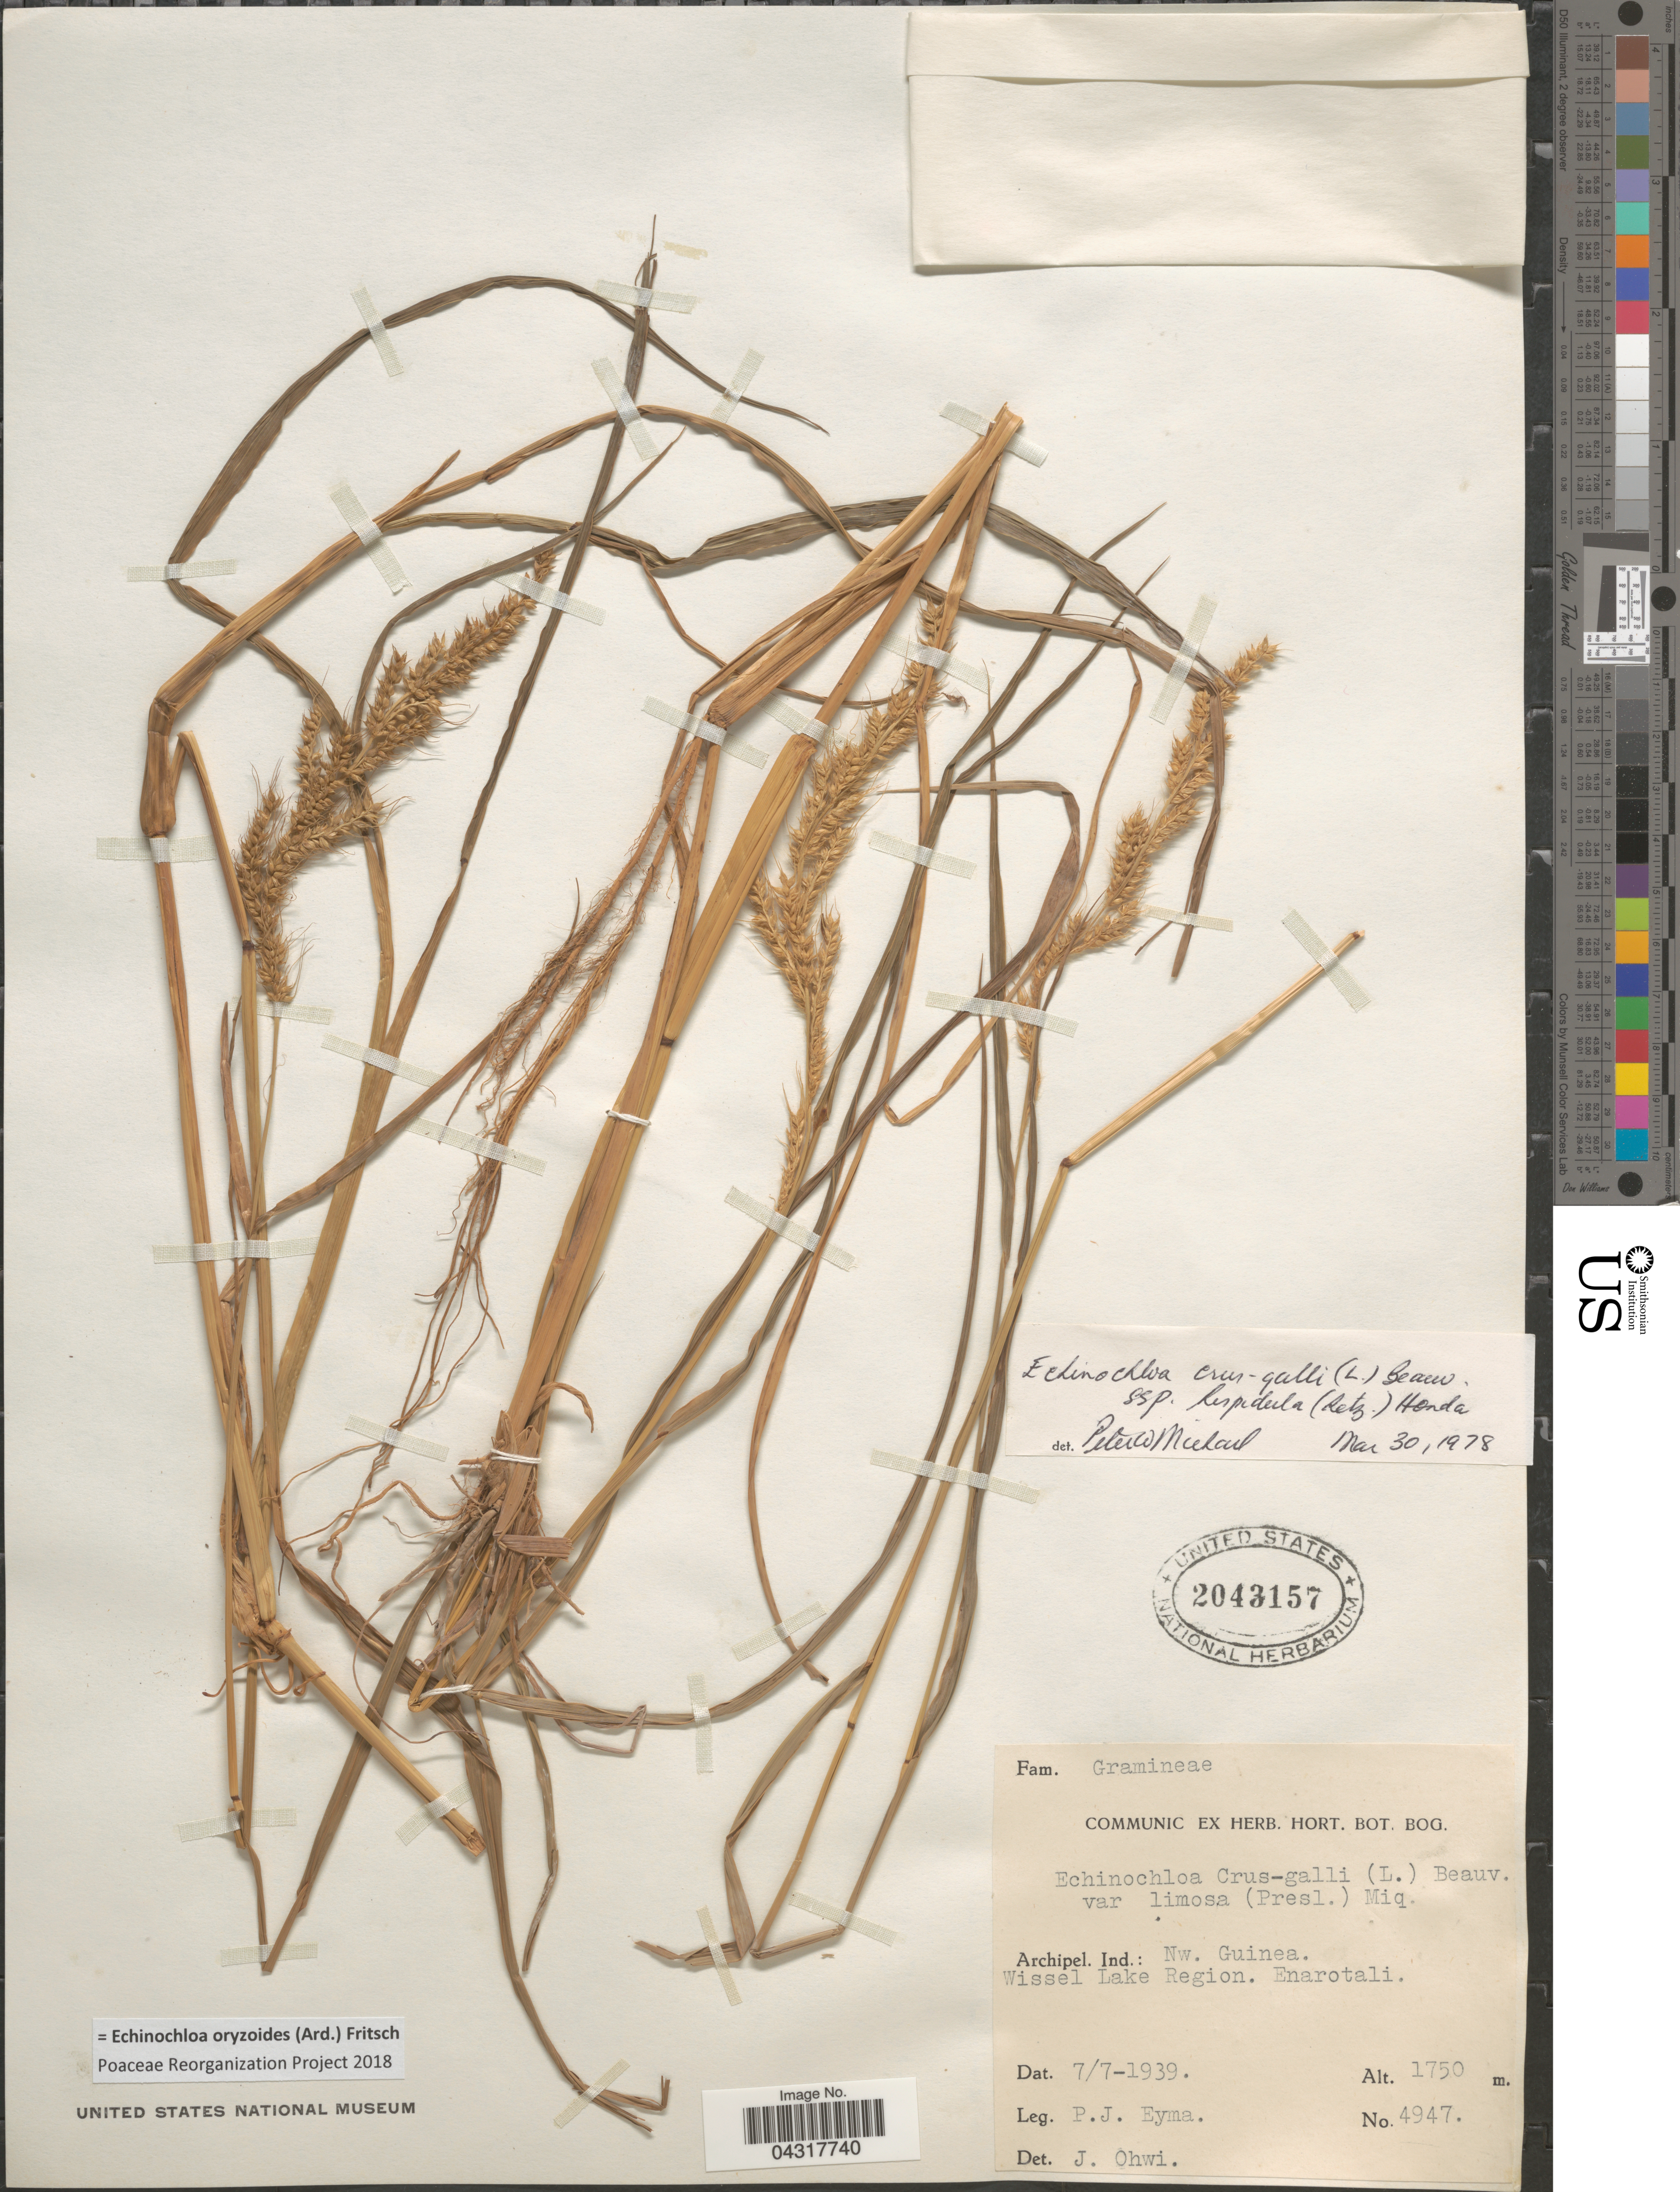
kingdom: Plantae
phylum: Tracheophyta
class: Liliopsida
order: Poales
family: Poaceae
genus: Echinochloa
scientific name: Echinochloa oryzoides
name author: (Ard.) Fritsch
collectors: P. J. Eyma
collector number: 4947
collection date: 1939-07-07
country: Indonesia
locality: Archipel. Ind.: Nw. Guinea. Wissel Lake Region. Enarotali.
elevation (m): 1750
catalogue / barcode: US 2043157